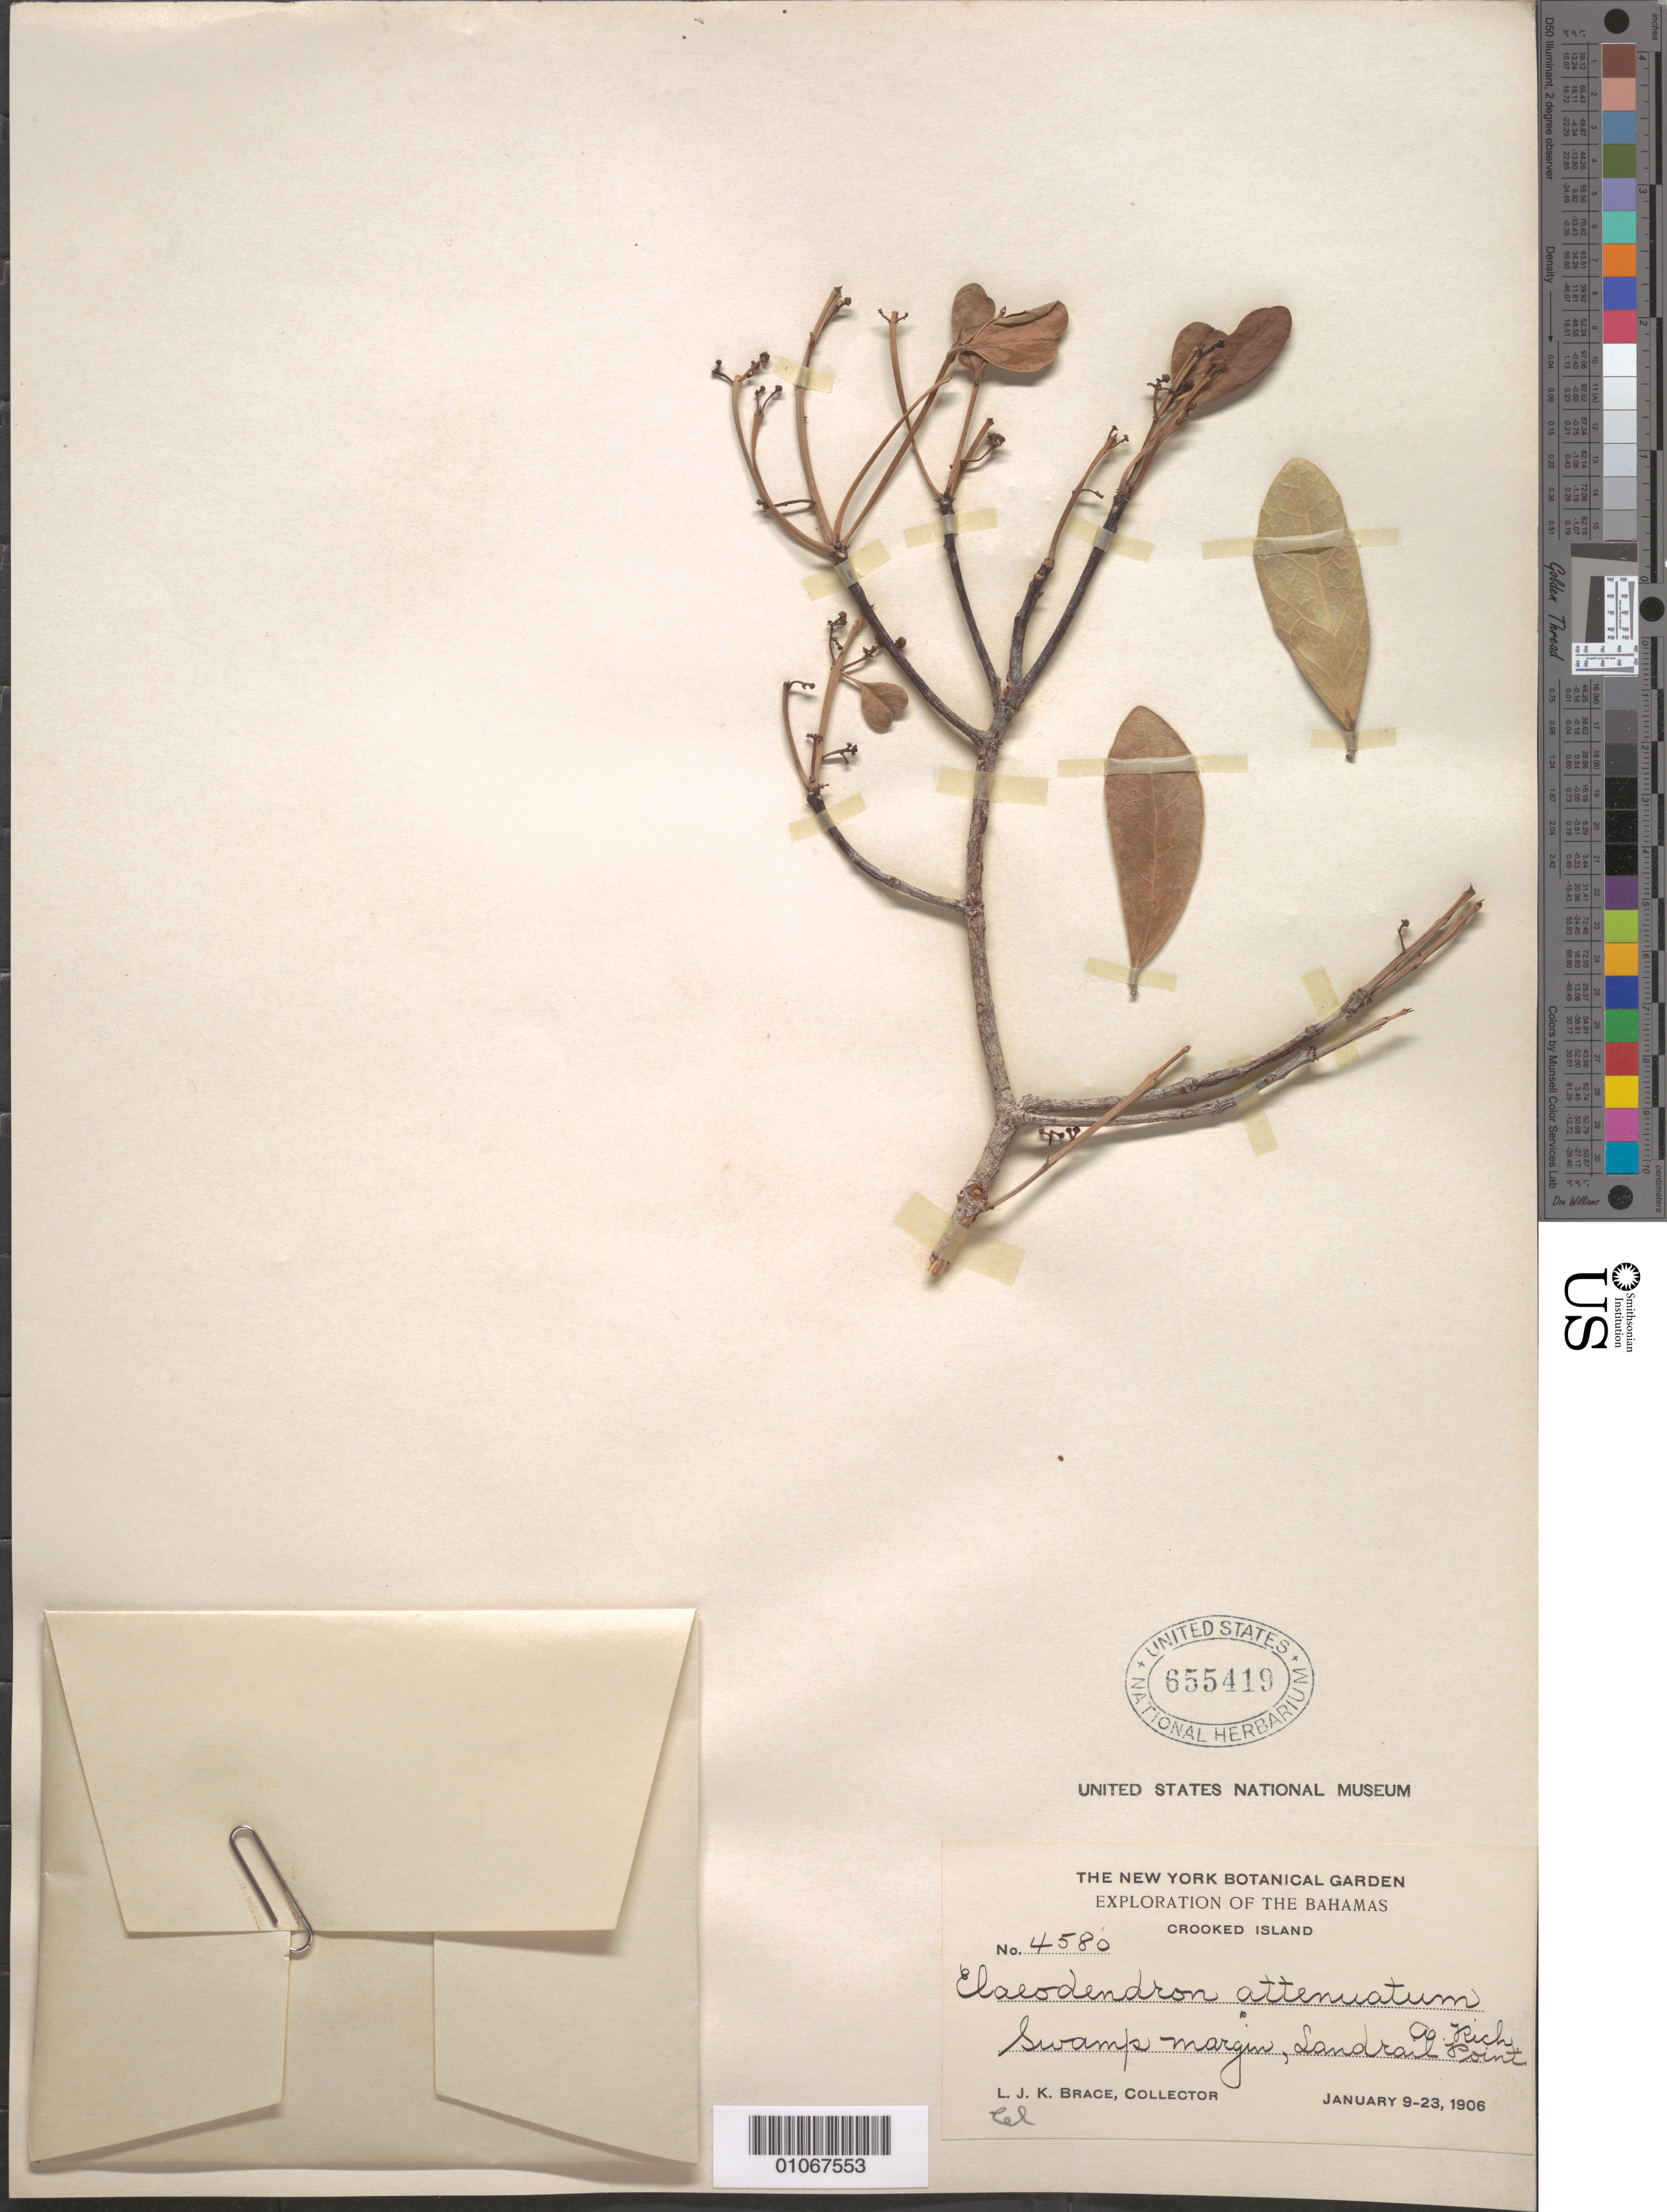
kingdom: Plantae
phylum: Tracheophyta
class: Magnoliopsida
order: Celastrales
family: Celastraceae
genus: Elaeodendron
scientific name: Elaeodendron attenuatum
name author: A. Rich.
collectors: L. J. K. Brace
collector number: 4580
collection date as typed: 09 Jan 1906 to 23 Jan 1906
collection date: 1906-01-09/1906-01-23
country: Bahamas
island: Crooked I.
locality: Swamp margin.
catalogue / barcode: US 655419